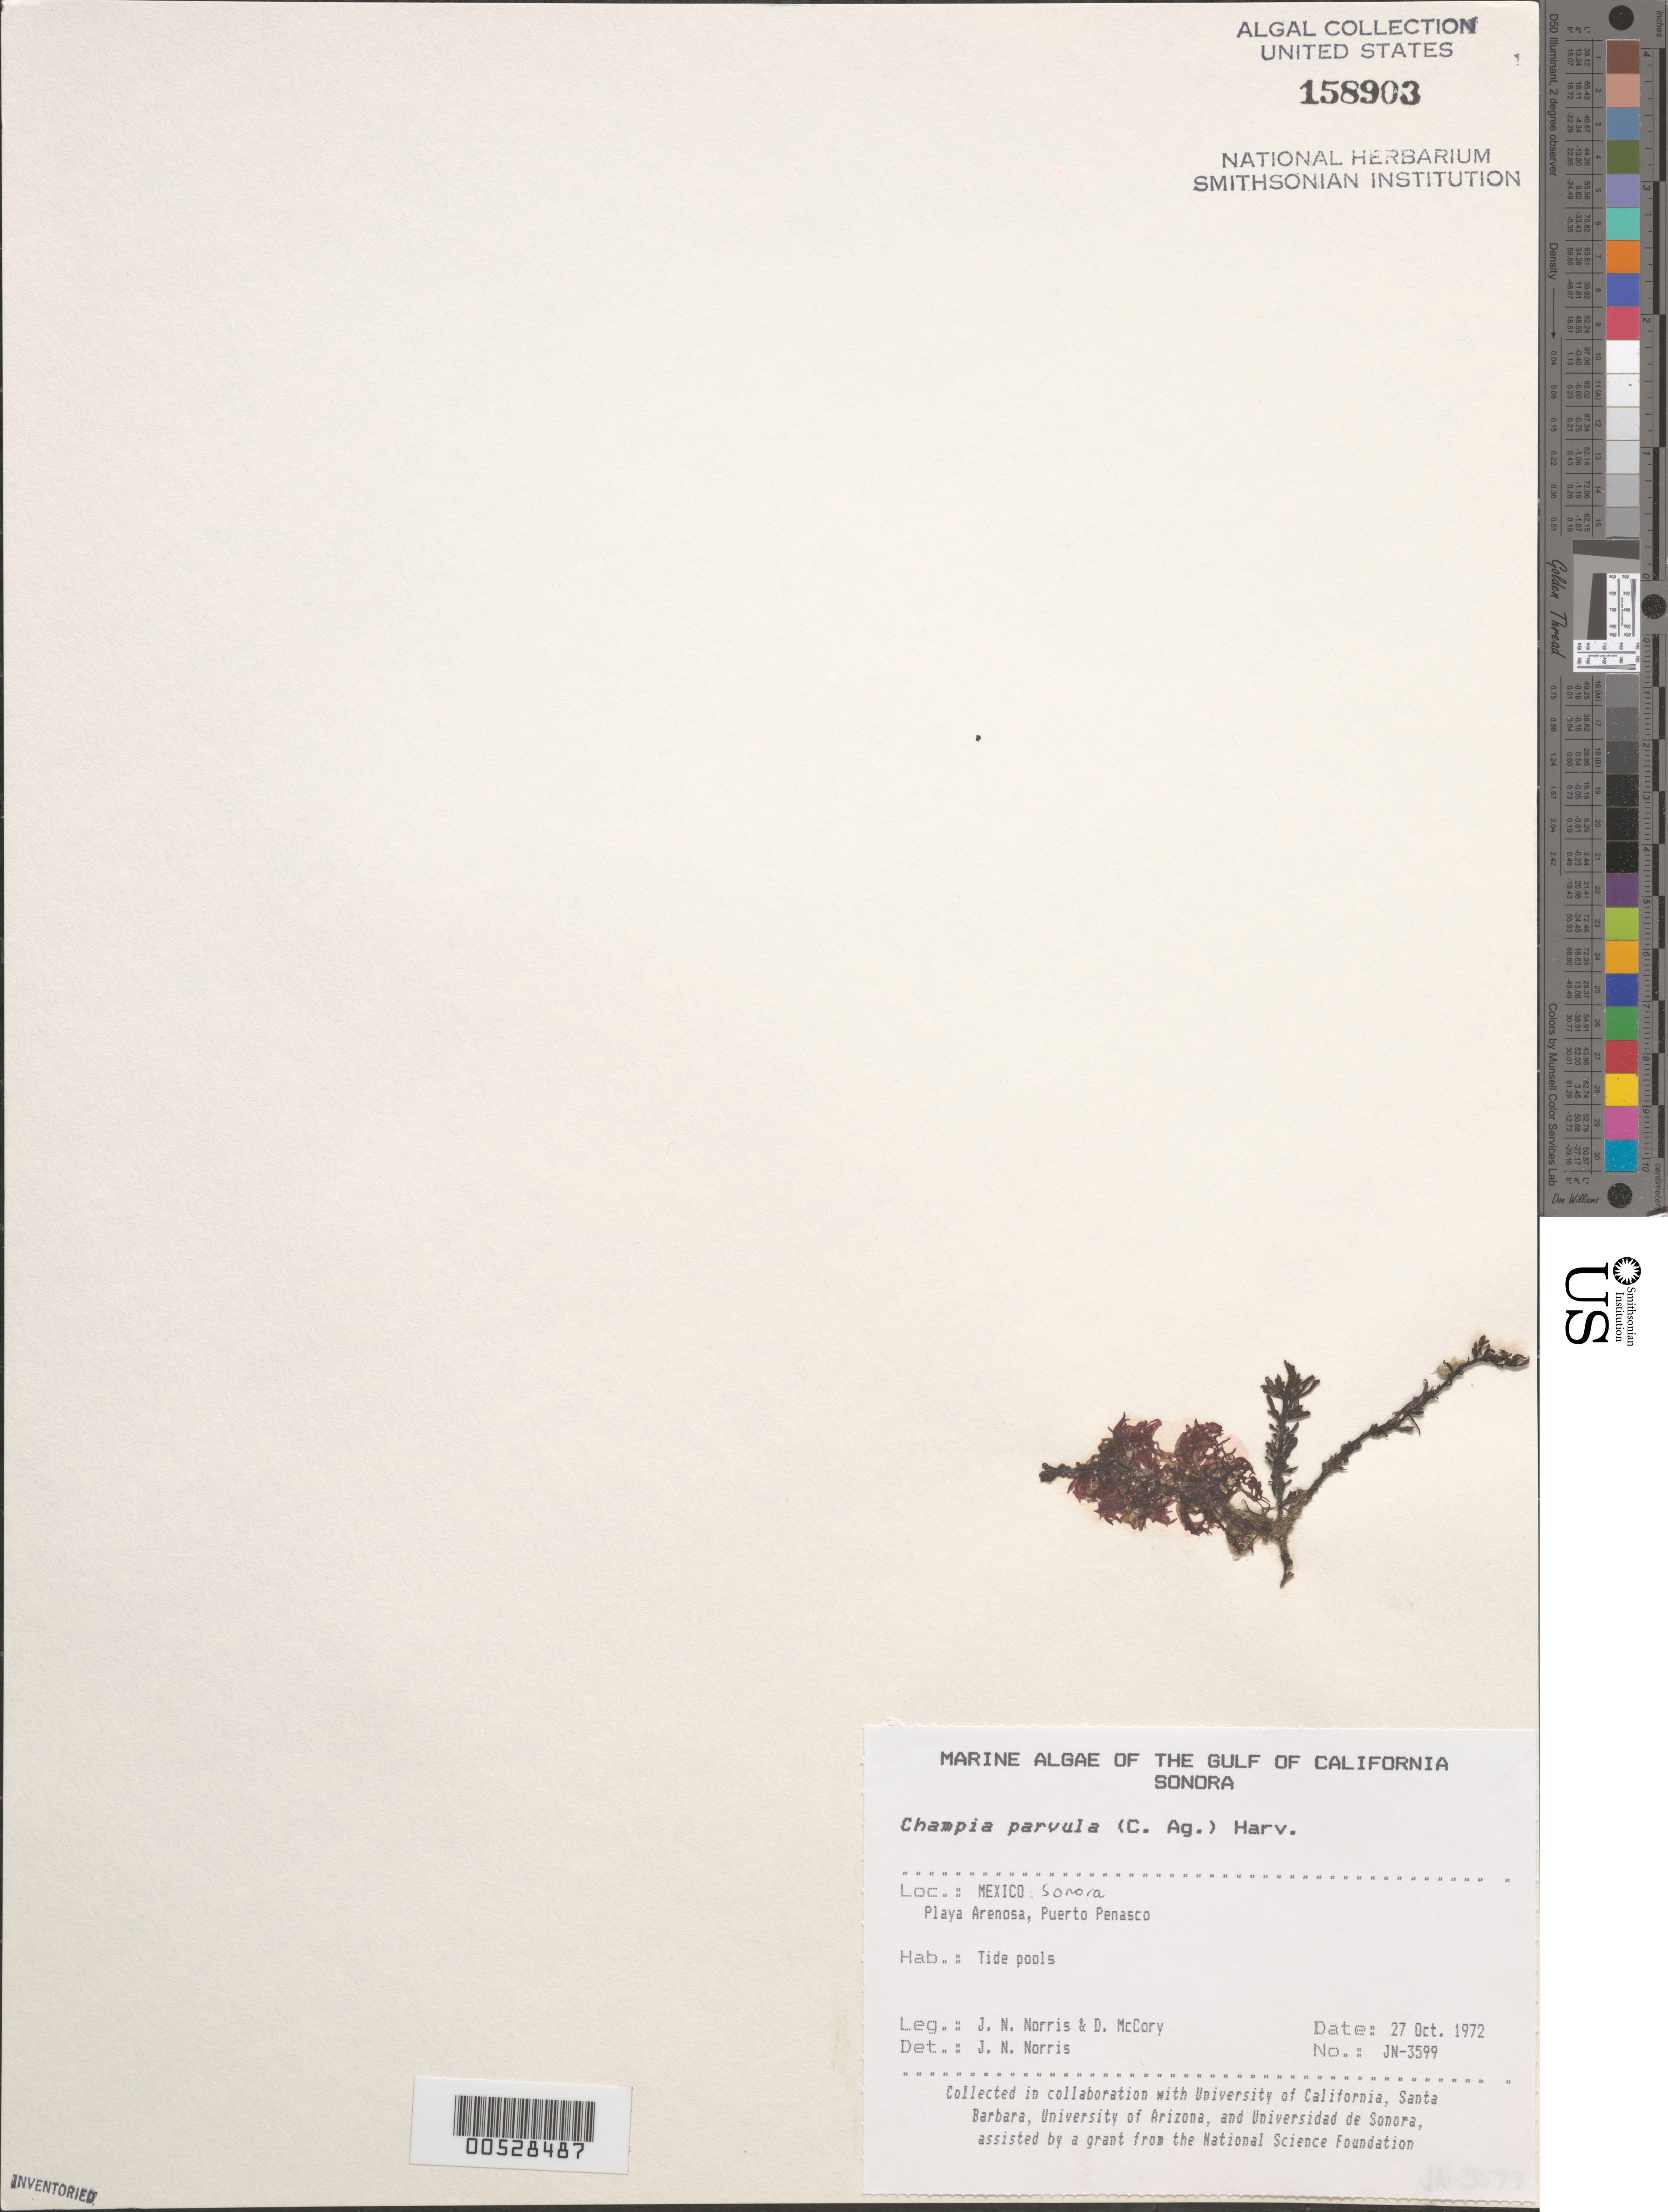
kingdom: Plantae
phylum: Rhodophyta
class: Florideophyceae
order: Rhodymeniales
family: Champiaceae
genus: Champia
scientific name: Champia parvula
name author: (C. Agardh) Harv.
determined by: Norris, James N.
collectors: J. N. Norris & D. McCory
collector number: JN-3599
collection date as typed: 27 Oct 1972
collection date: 1972-10-27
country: Mexico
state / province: Sonora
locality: Playa Arenosa, Puerto Penasco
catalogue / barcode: US 158903